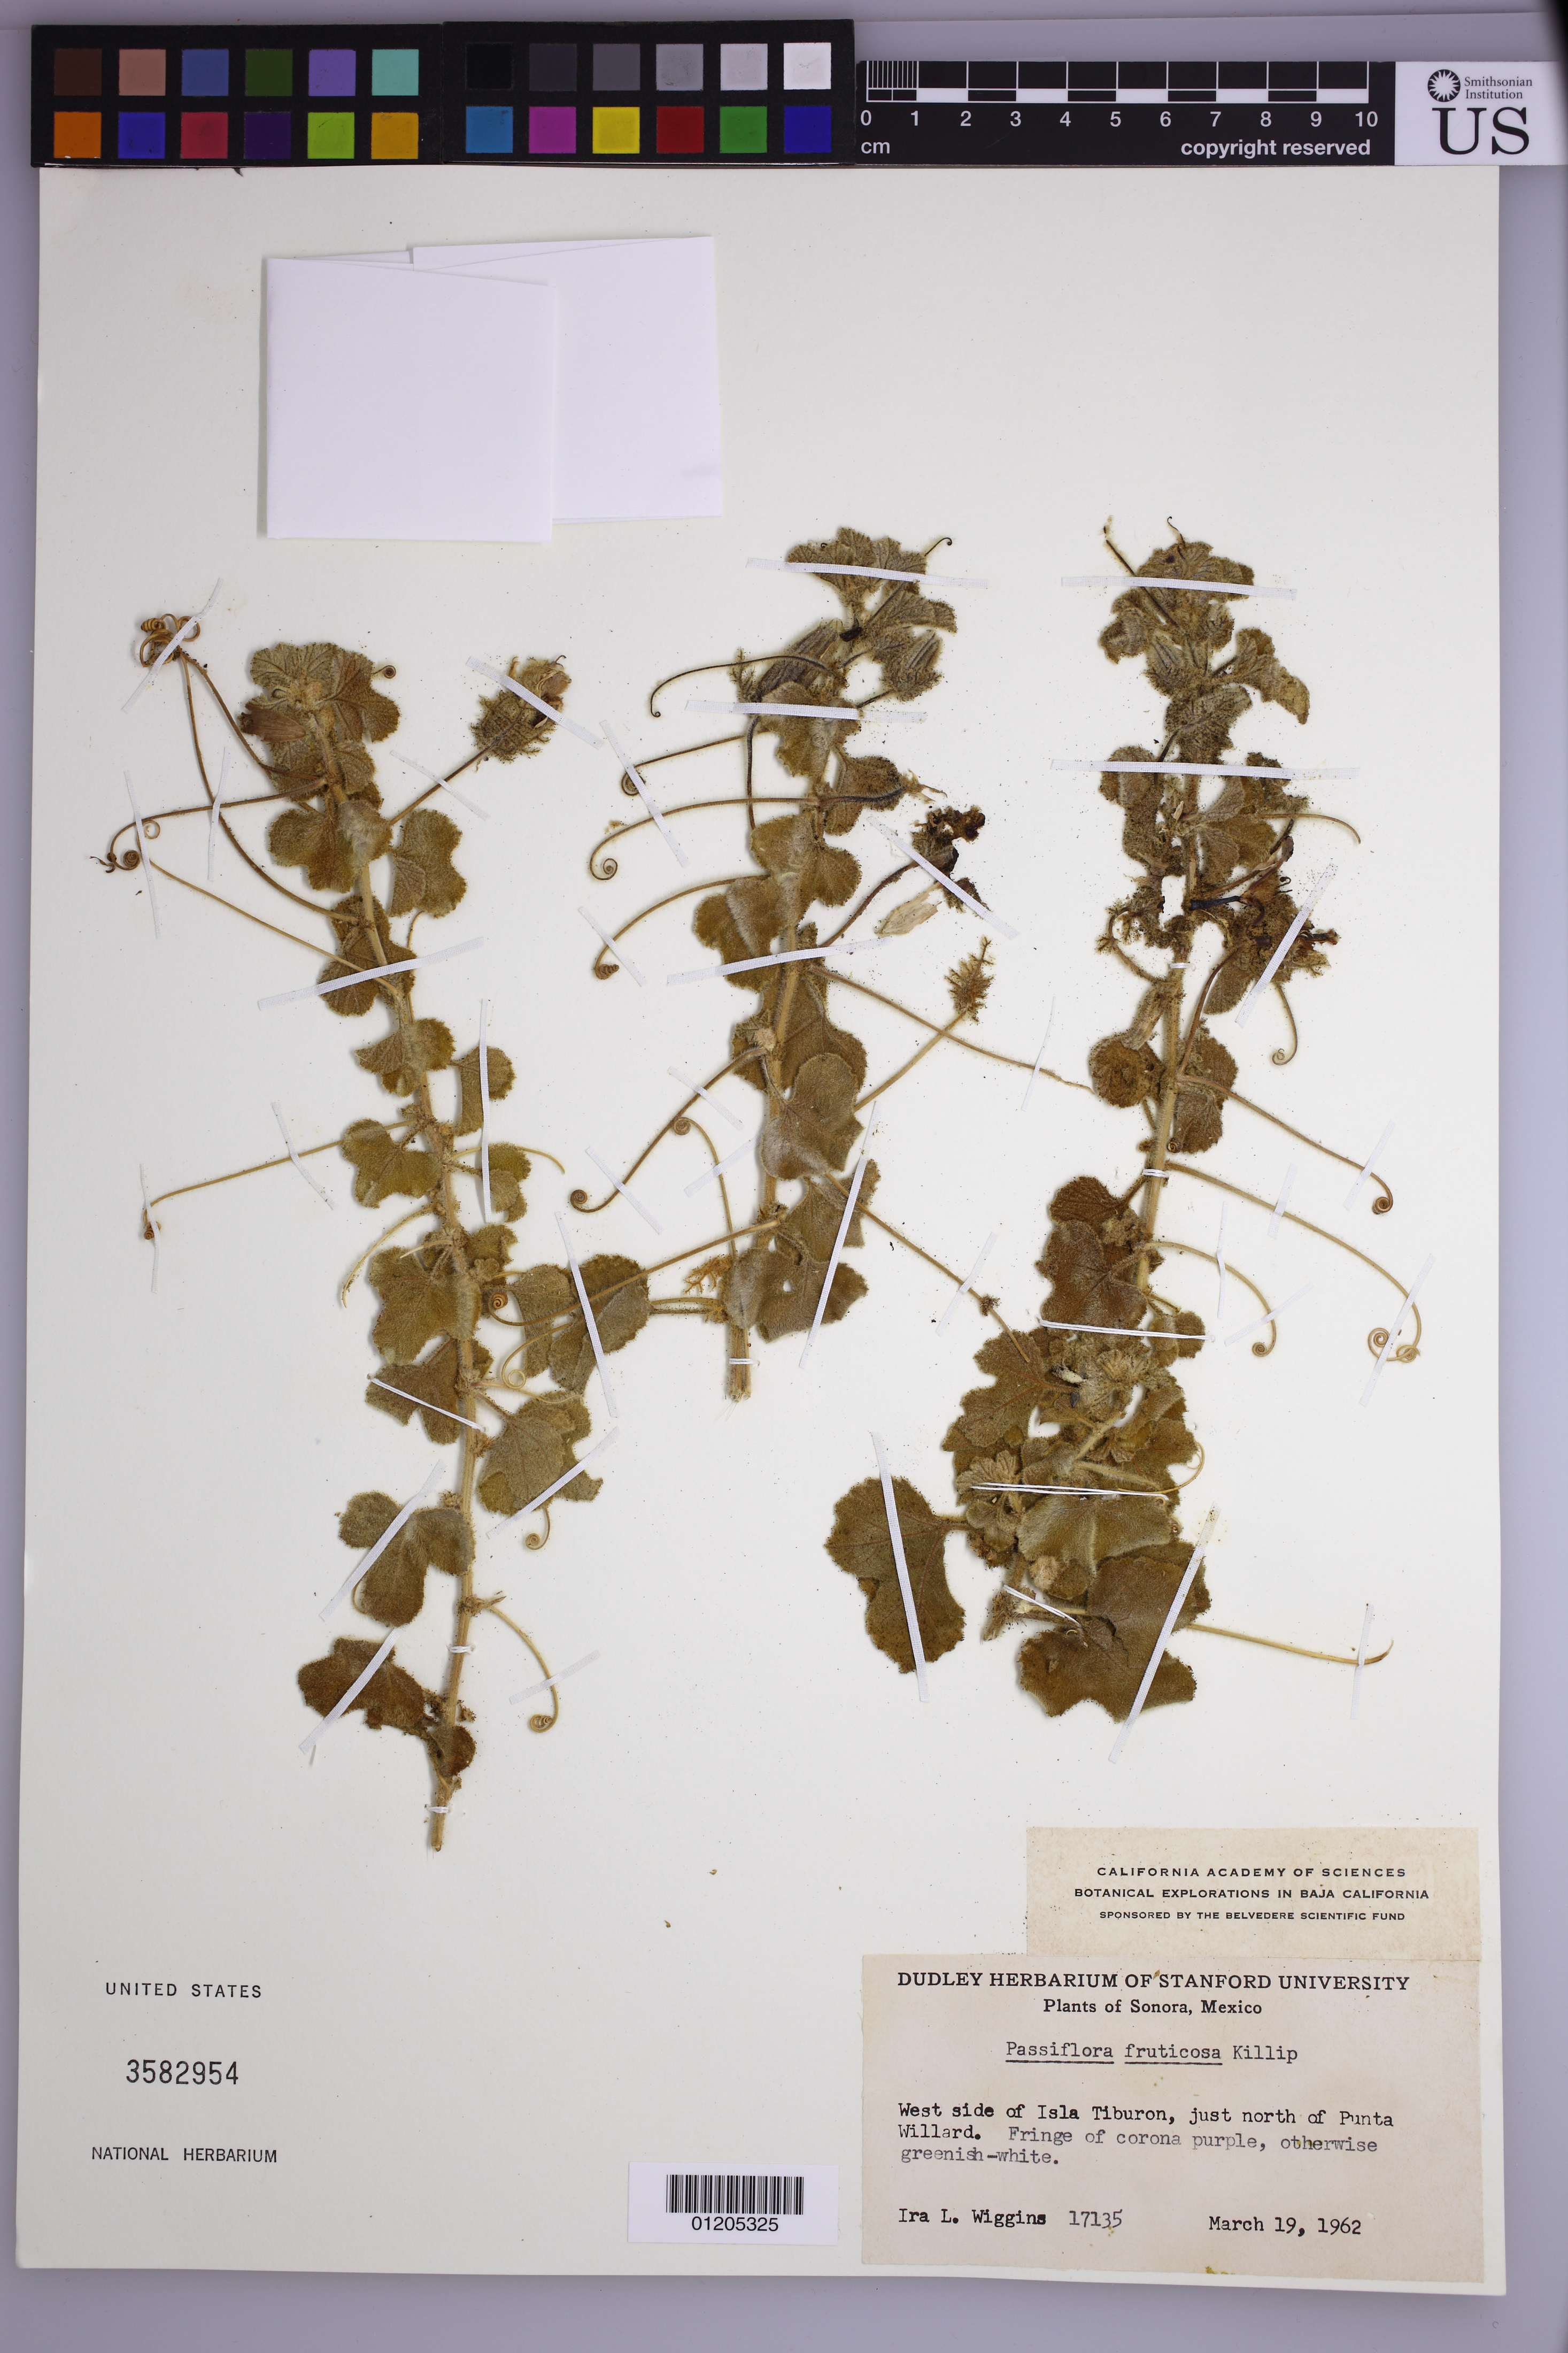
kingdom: Plantae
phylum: Tracheophyta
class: Magnoliopsida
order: Malpighiales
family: Passifloraceae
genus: Passiflora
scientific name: Passiflora palmeri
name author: Rose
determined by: Svoboda, H. T.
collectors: I. L. Wiggins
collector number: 17135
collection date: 1962-03-19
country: Mexico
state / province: Sonora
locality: West side of Isla Tiburon, just north of Punta Willard.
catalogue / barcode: US 3582954